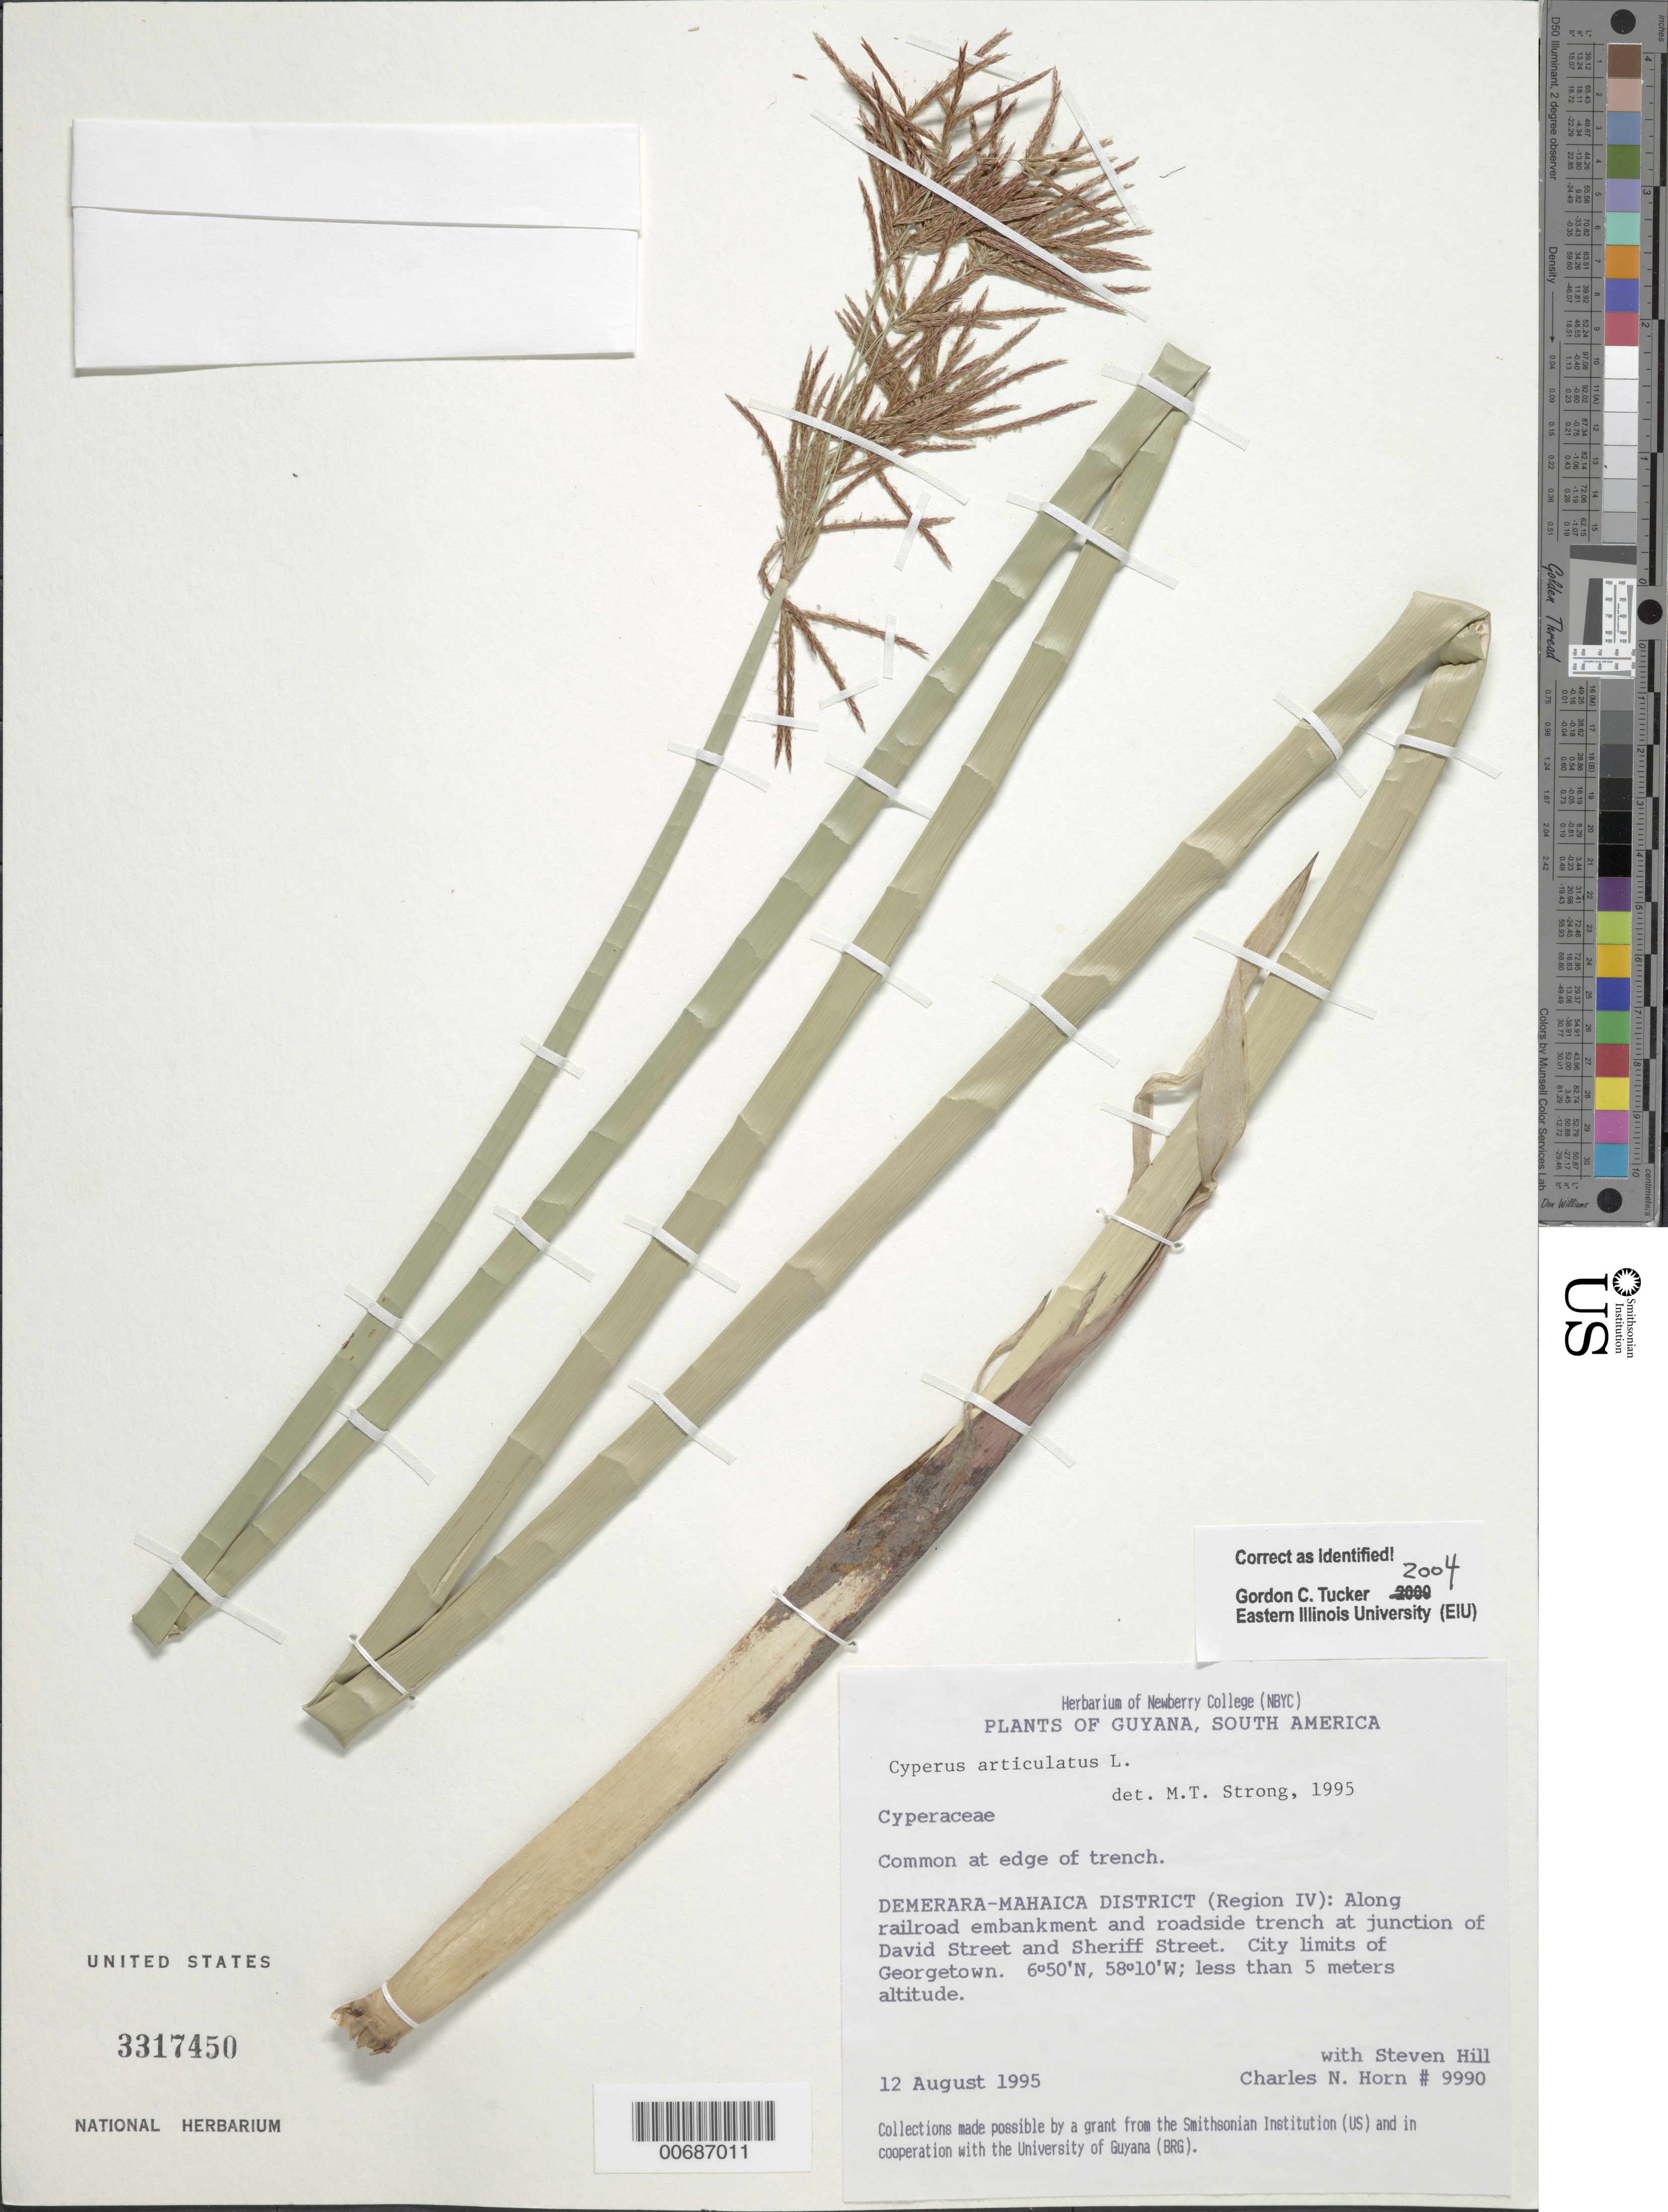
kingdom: Plantae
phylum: Tracheophyta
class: Liliopsida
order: Poales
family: Cyperaceae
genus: Cyperus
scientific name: Cyperus articulatus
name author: L.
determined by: Tucker, G. C.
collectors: C. N. Horn & S. Hill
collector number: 9990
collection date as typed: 12-Aug-95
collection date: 1995-08-12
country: Guyana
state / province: Demerara-Mahaica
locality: Georgetown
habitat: Edge of trench;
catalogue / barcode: US 3317450